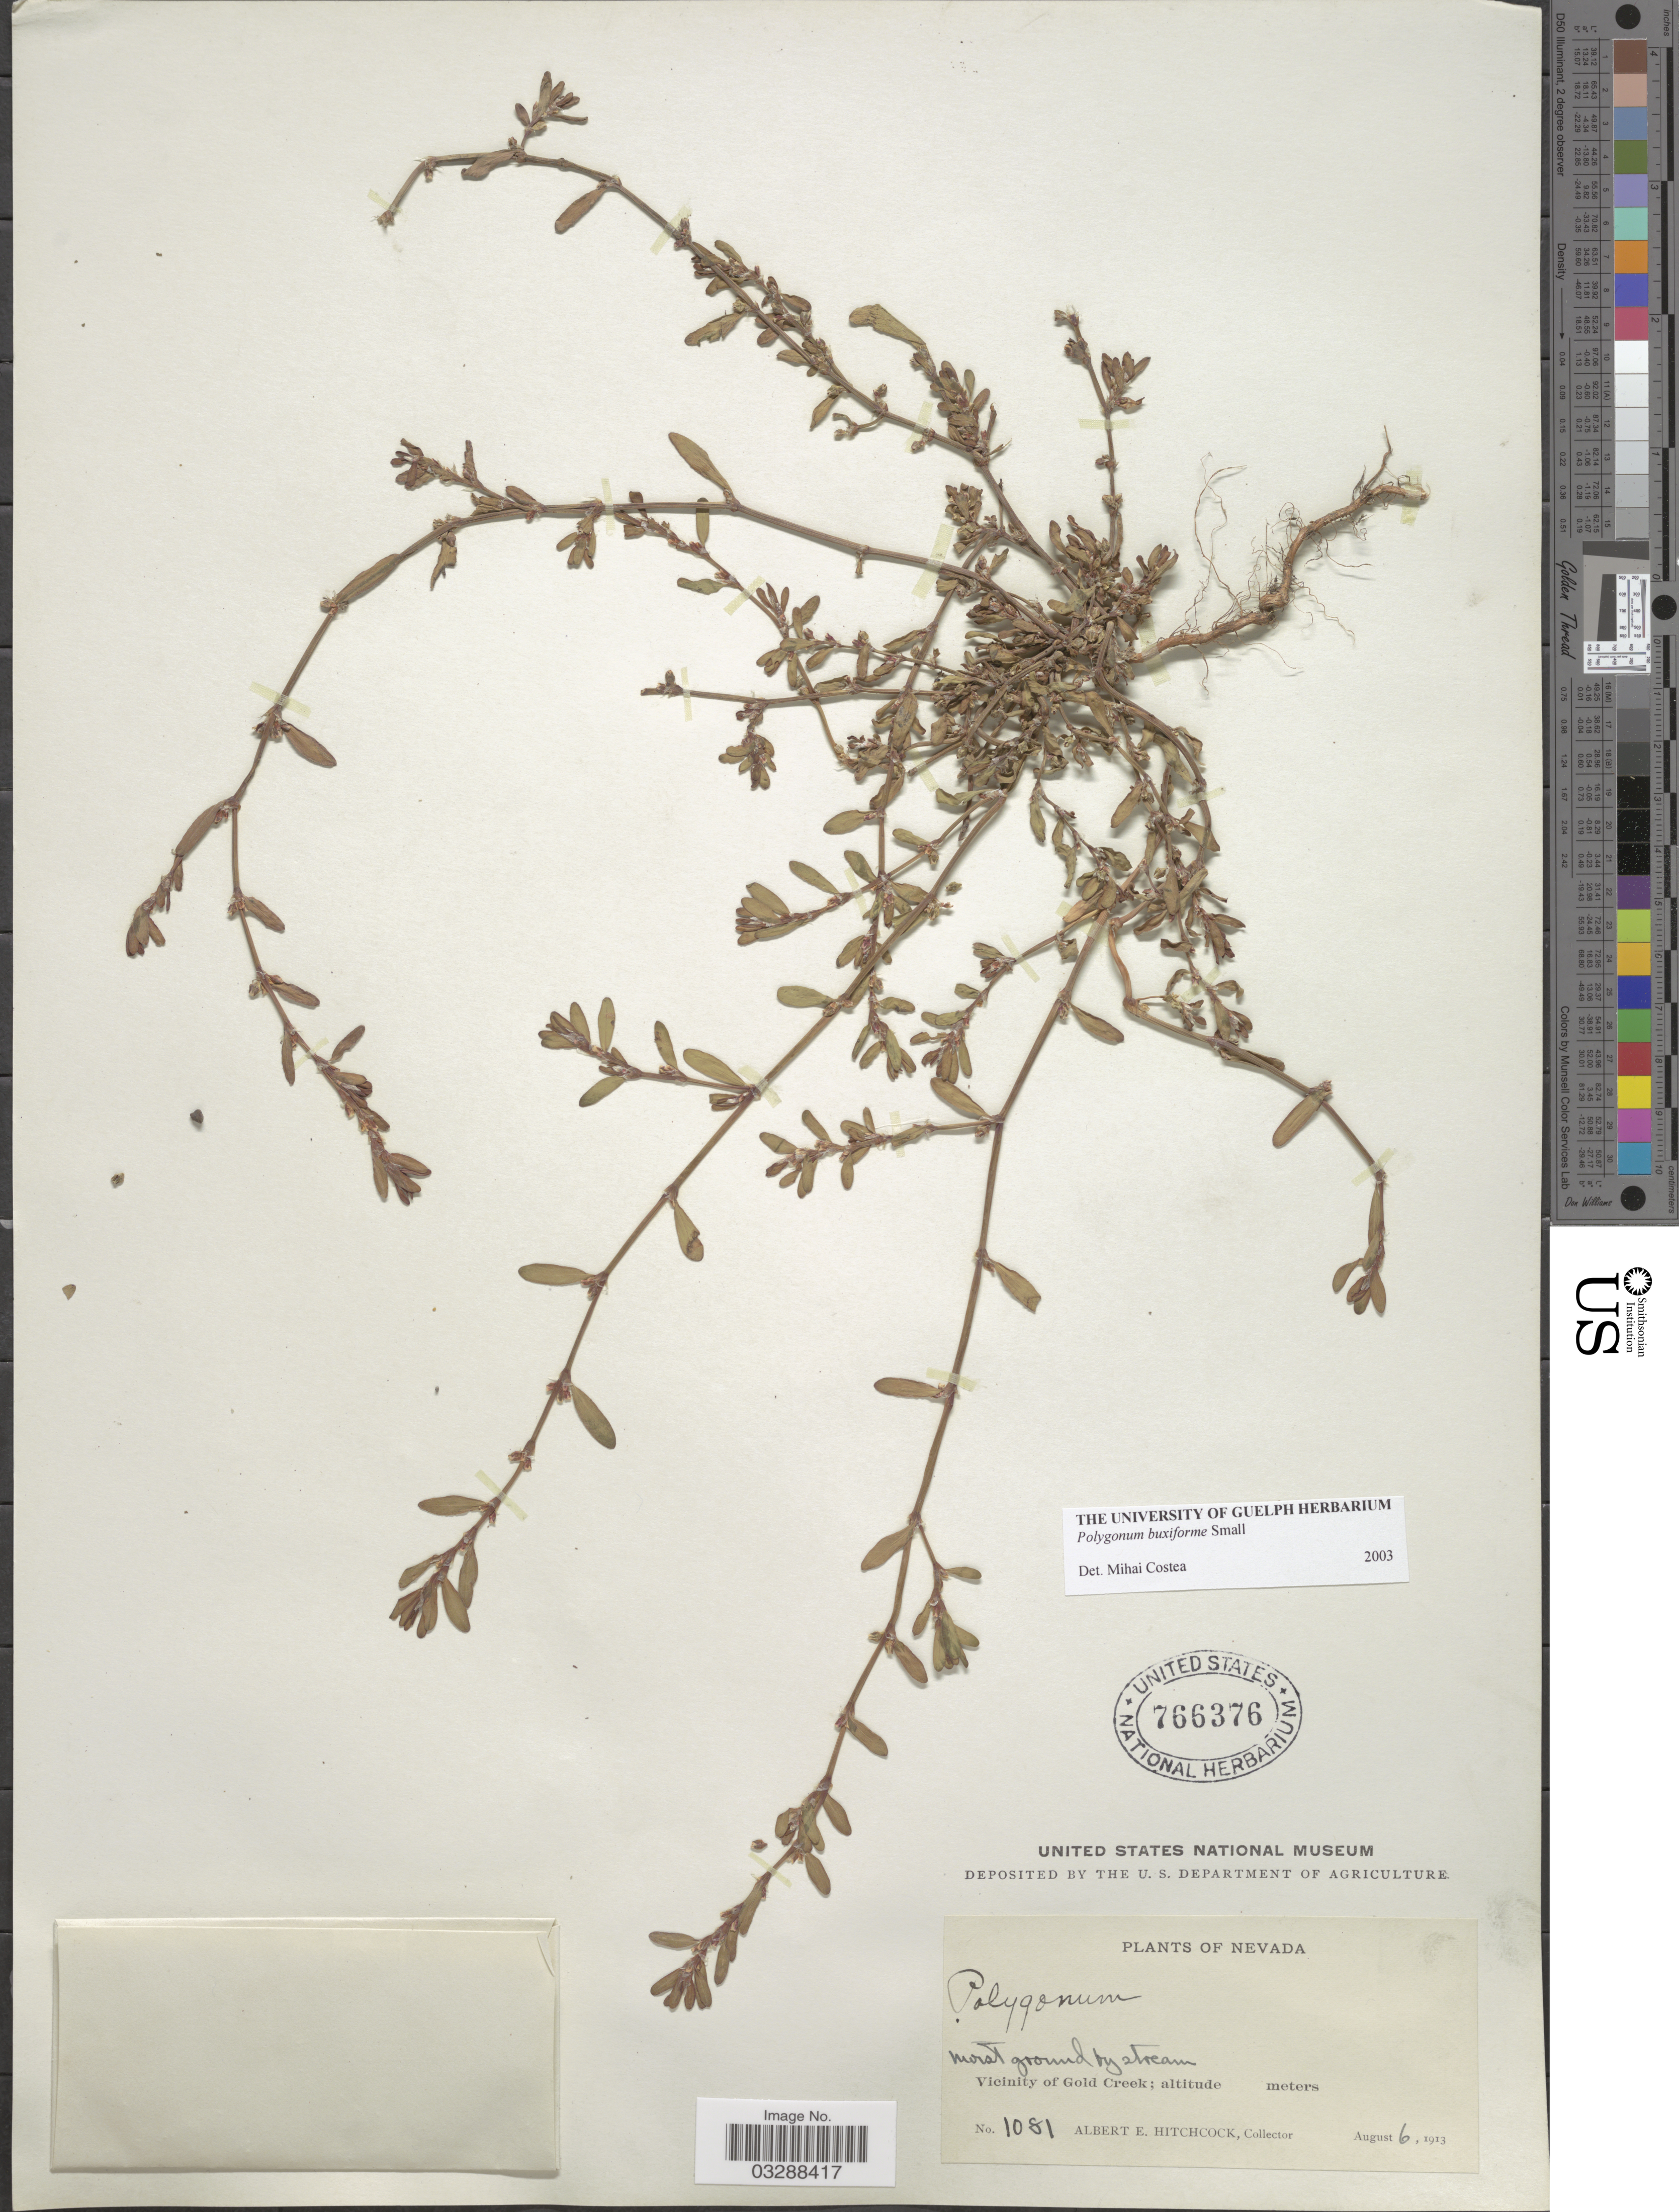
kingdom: Plantae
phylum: Tracheophyta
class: Magnoliopsida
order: Caryophyllales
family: Polygonaceae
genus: Polygonum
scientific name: Polygonum buxiforme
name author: Small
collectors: A. Hitchcock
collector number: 1081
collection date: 1913-08-06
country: United States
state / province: Nevada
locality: Vicinity of Gold Creek.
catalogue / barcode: US 766376